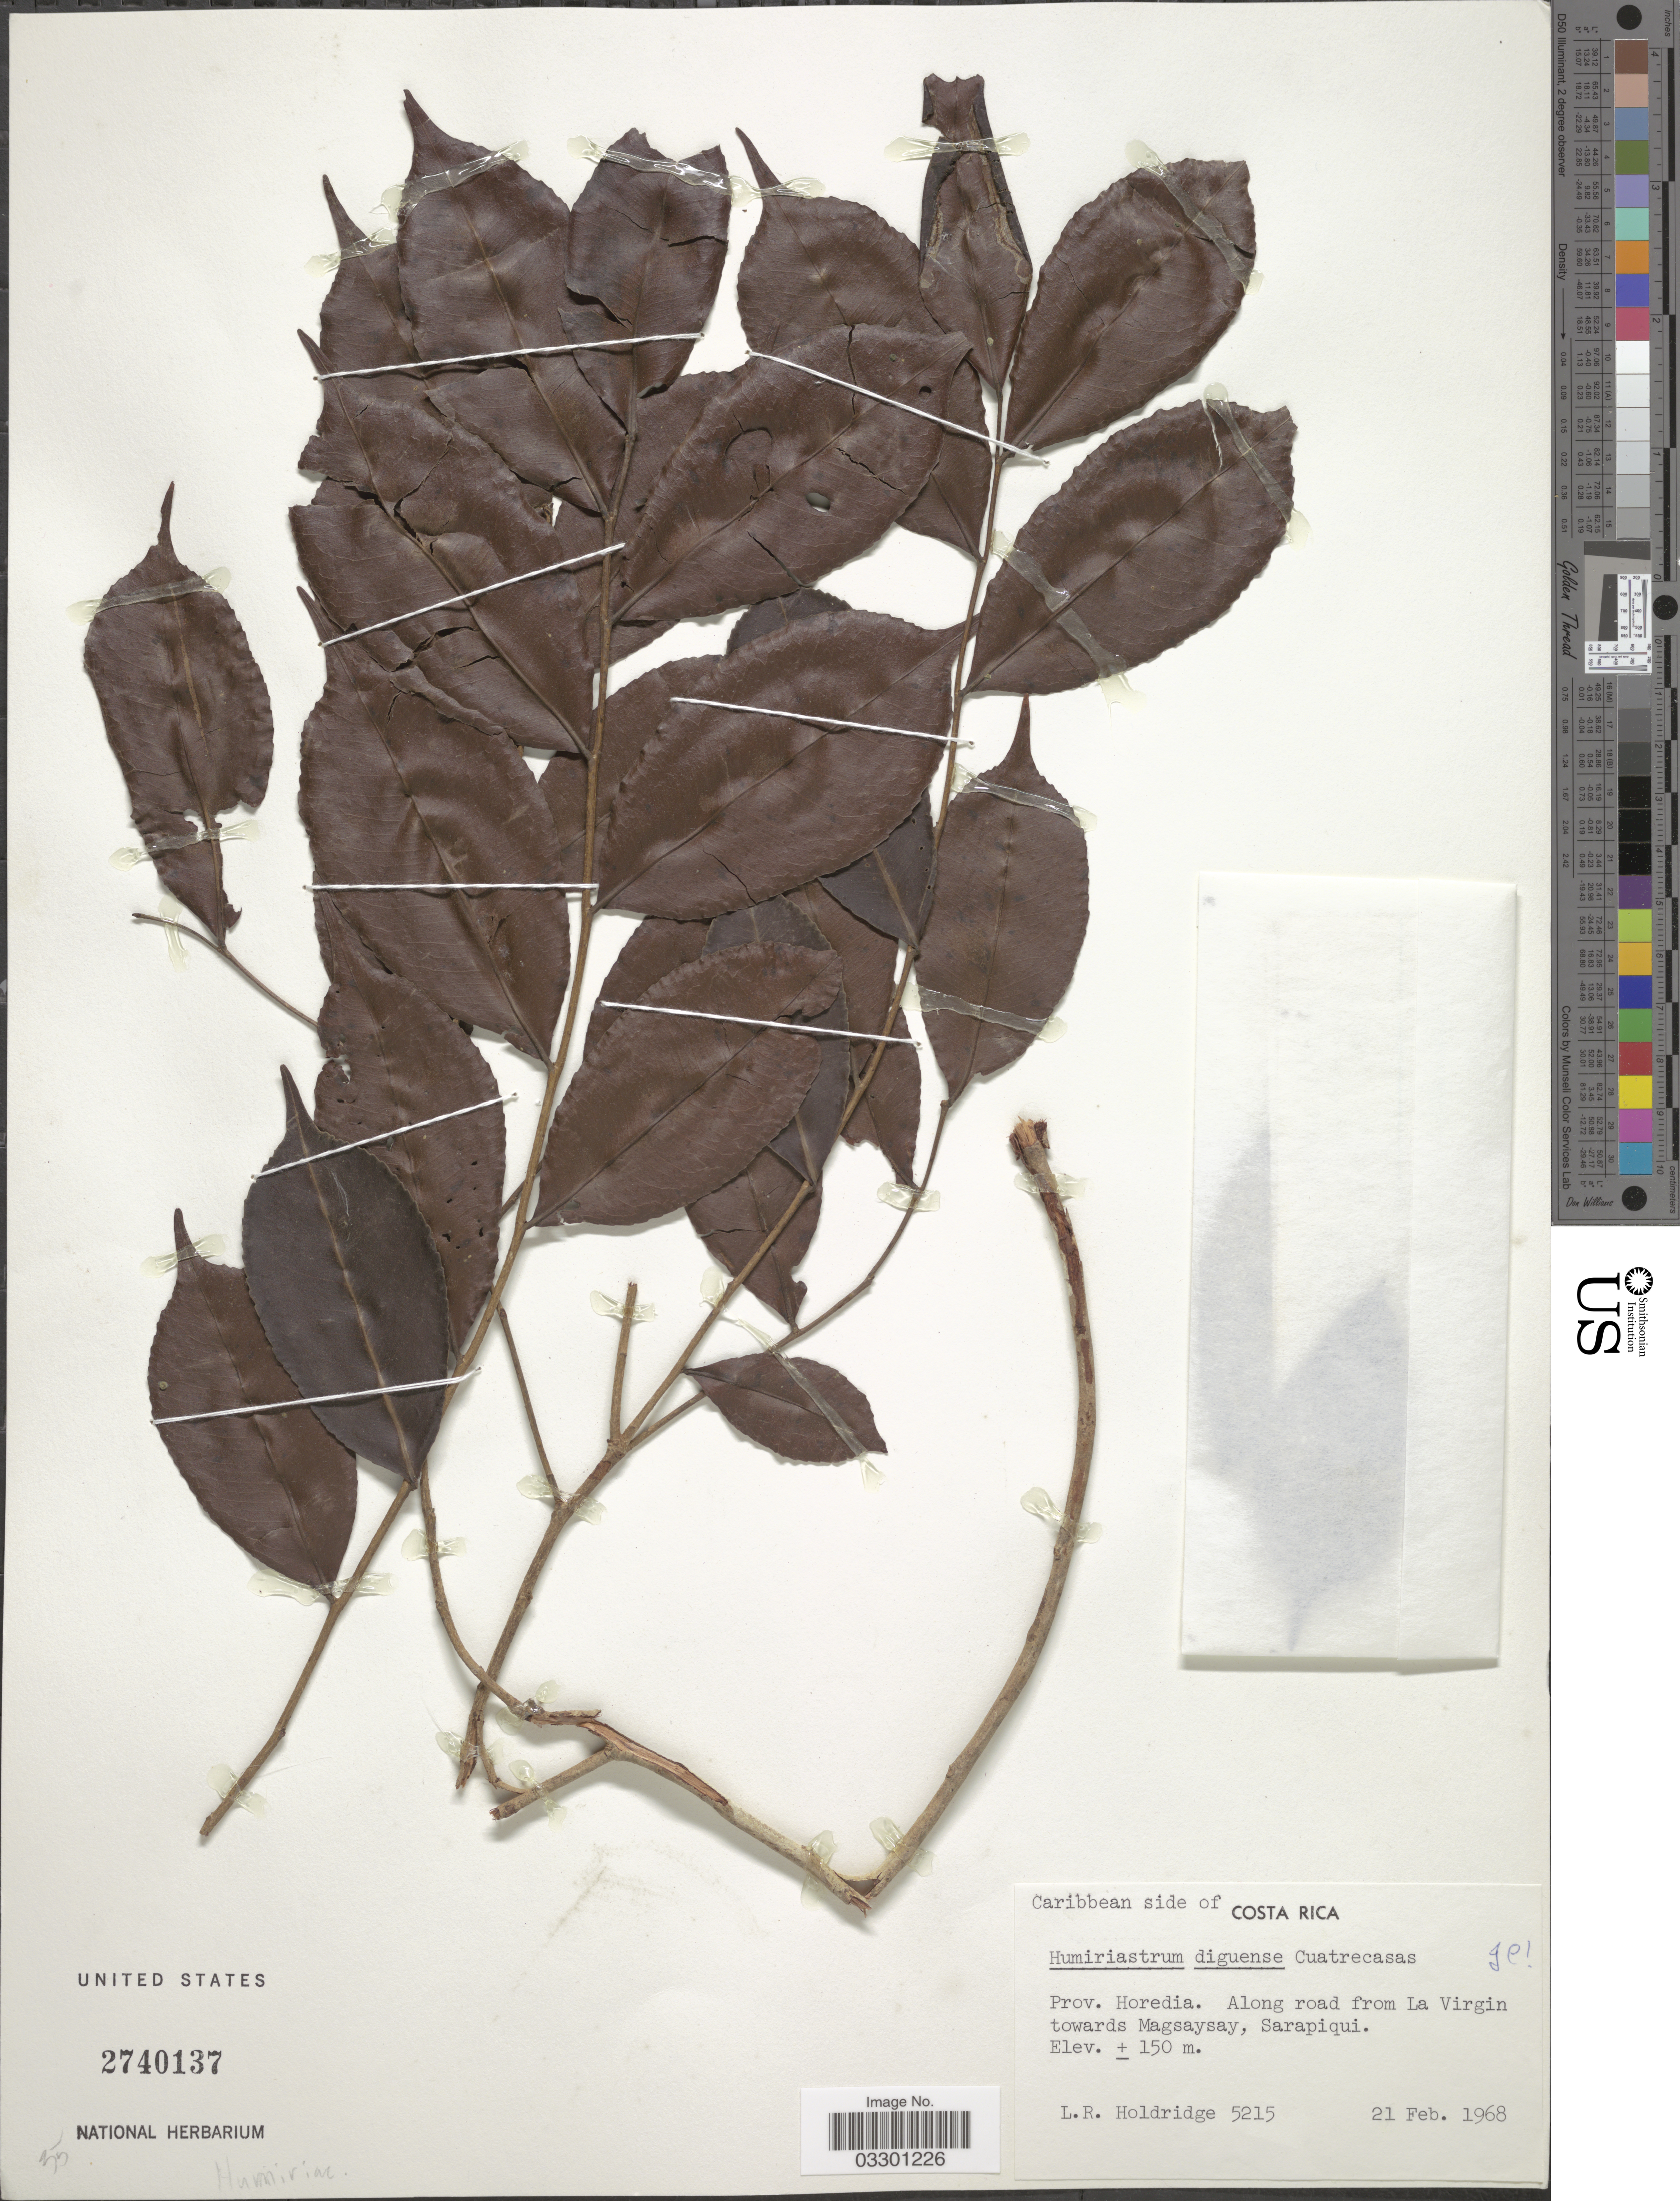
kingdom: Plantae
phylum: Tracheophyta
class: Magnoliopsida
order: Malpighiales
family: Humiriaceae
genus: Humiriastrum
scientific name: Humiriastrum diguense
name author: (Cuatrec.) Cuatrec.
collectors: L. Holdridge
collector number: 5215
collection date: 1968-02-21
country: Costa Rica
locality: Prov. Horedia. Along road from La Virgin towards Magsaysay, Sarapiqui.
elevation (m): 150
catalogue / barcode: US 2740137